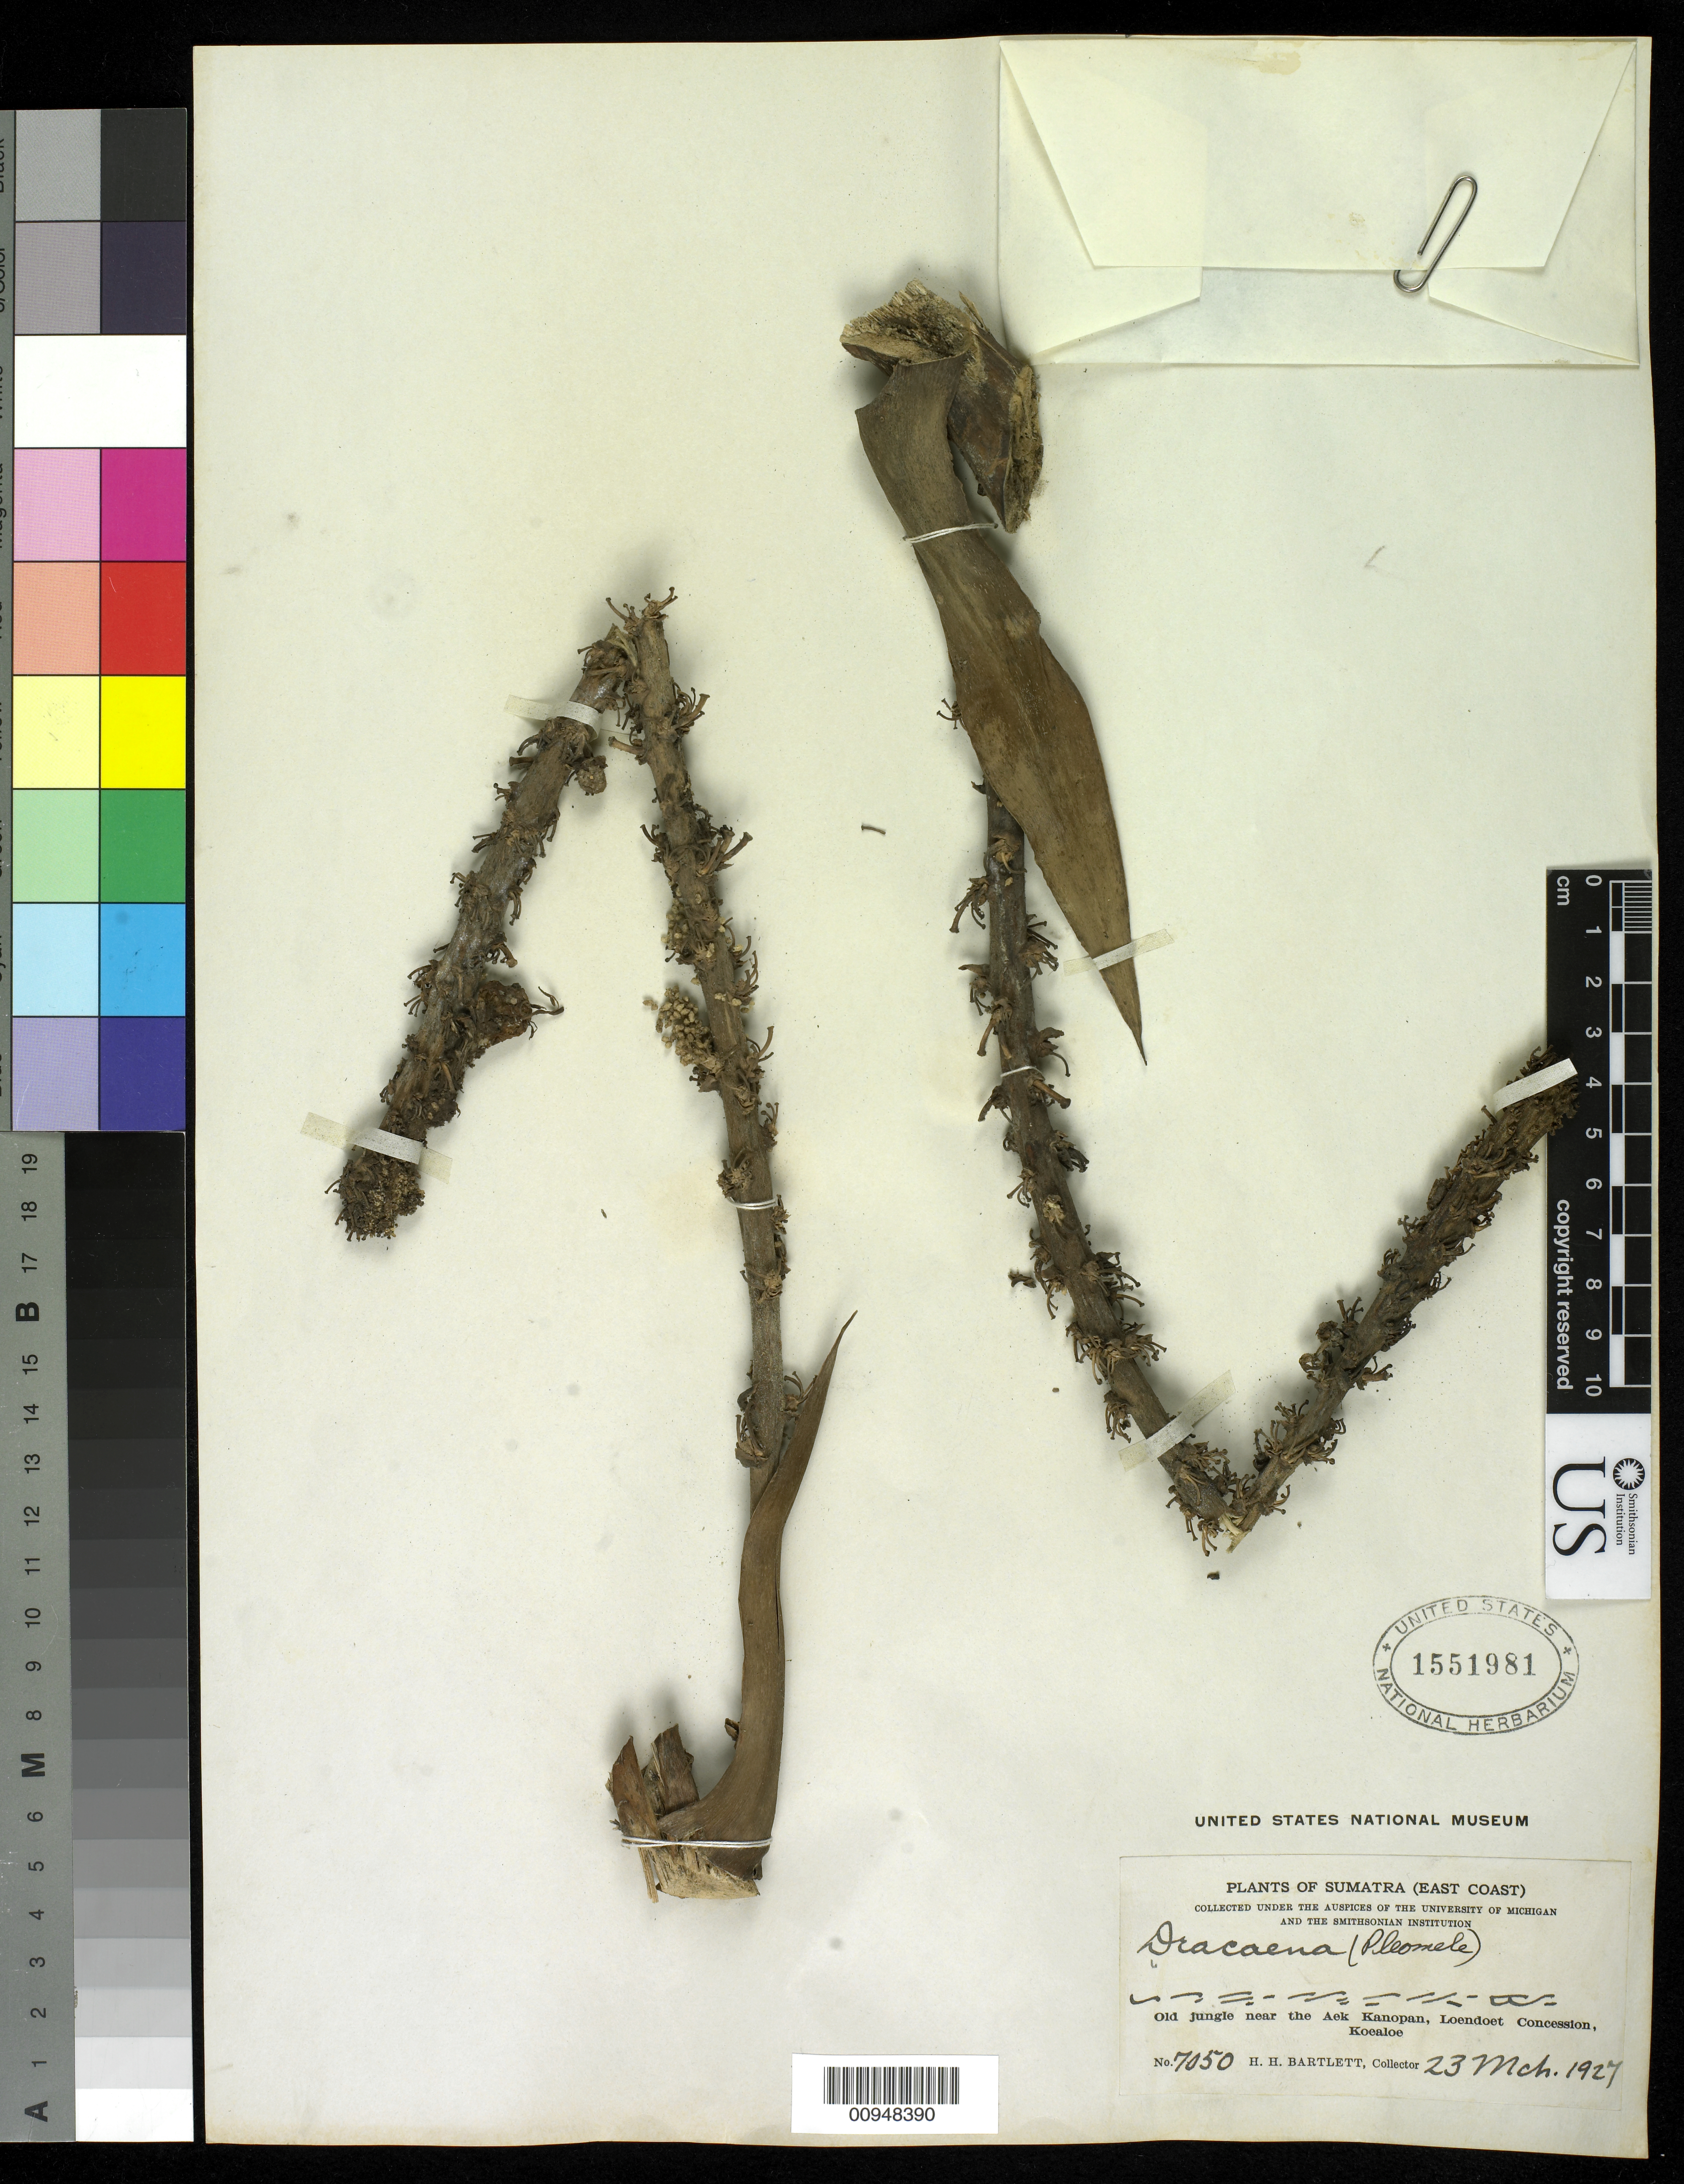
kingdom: Plantae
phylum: Tracheophyta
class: Liliopsida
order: Asparagales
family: Asparagaceae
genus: Dracaena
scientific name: Dracaena sp.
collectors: H. H. Bartlett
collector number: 7050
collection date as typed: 23 Mar 1927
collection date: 1927-03-23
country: Indonesia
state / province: Sumatra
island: Sumatra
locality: Old jungle near the Aek Kanopan, Loendoet Concession, Koealoe.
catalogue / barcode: US 1551981